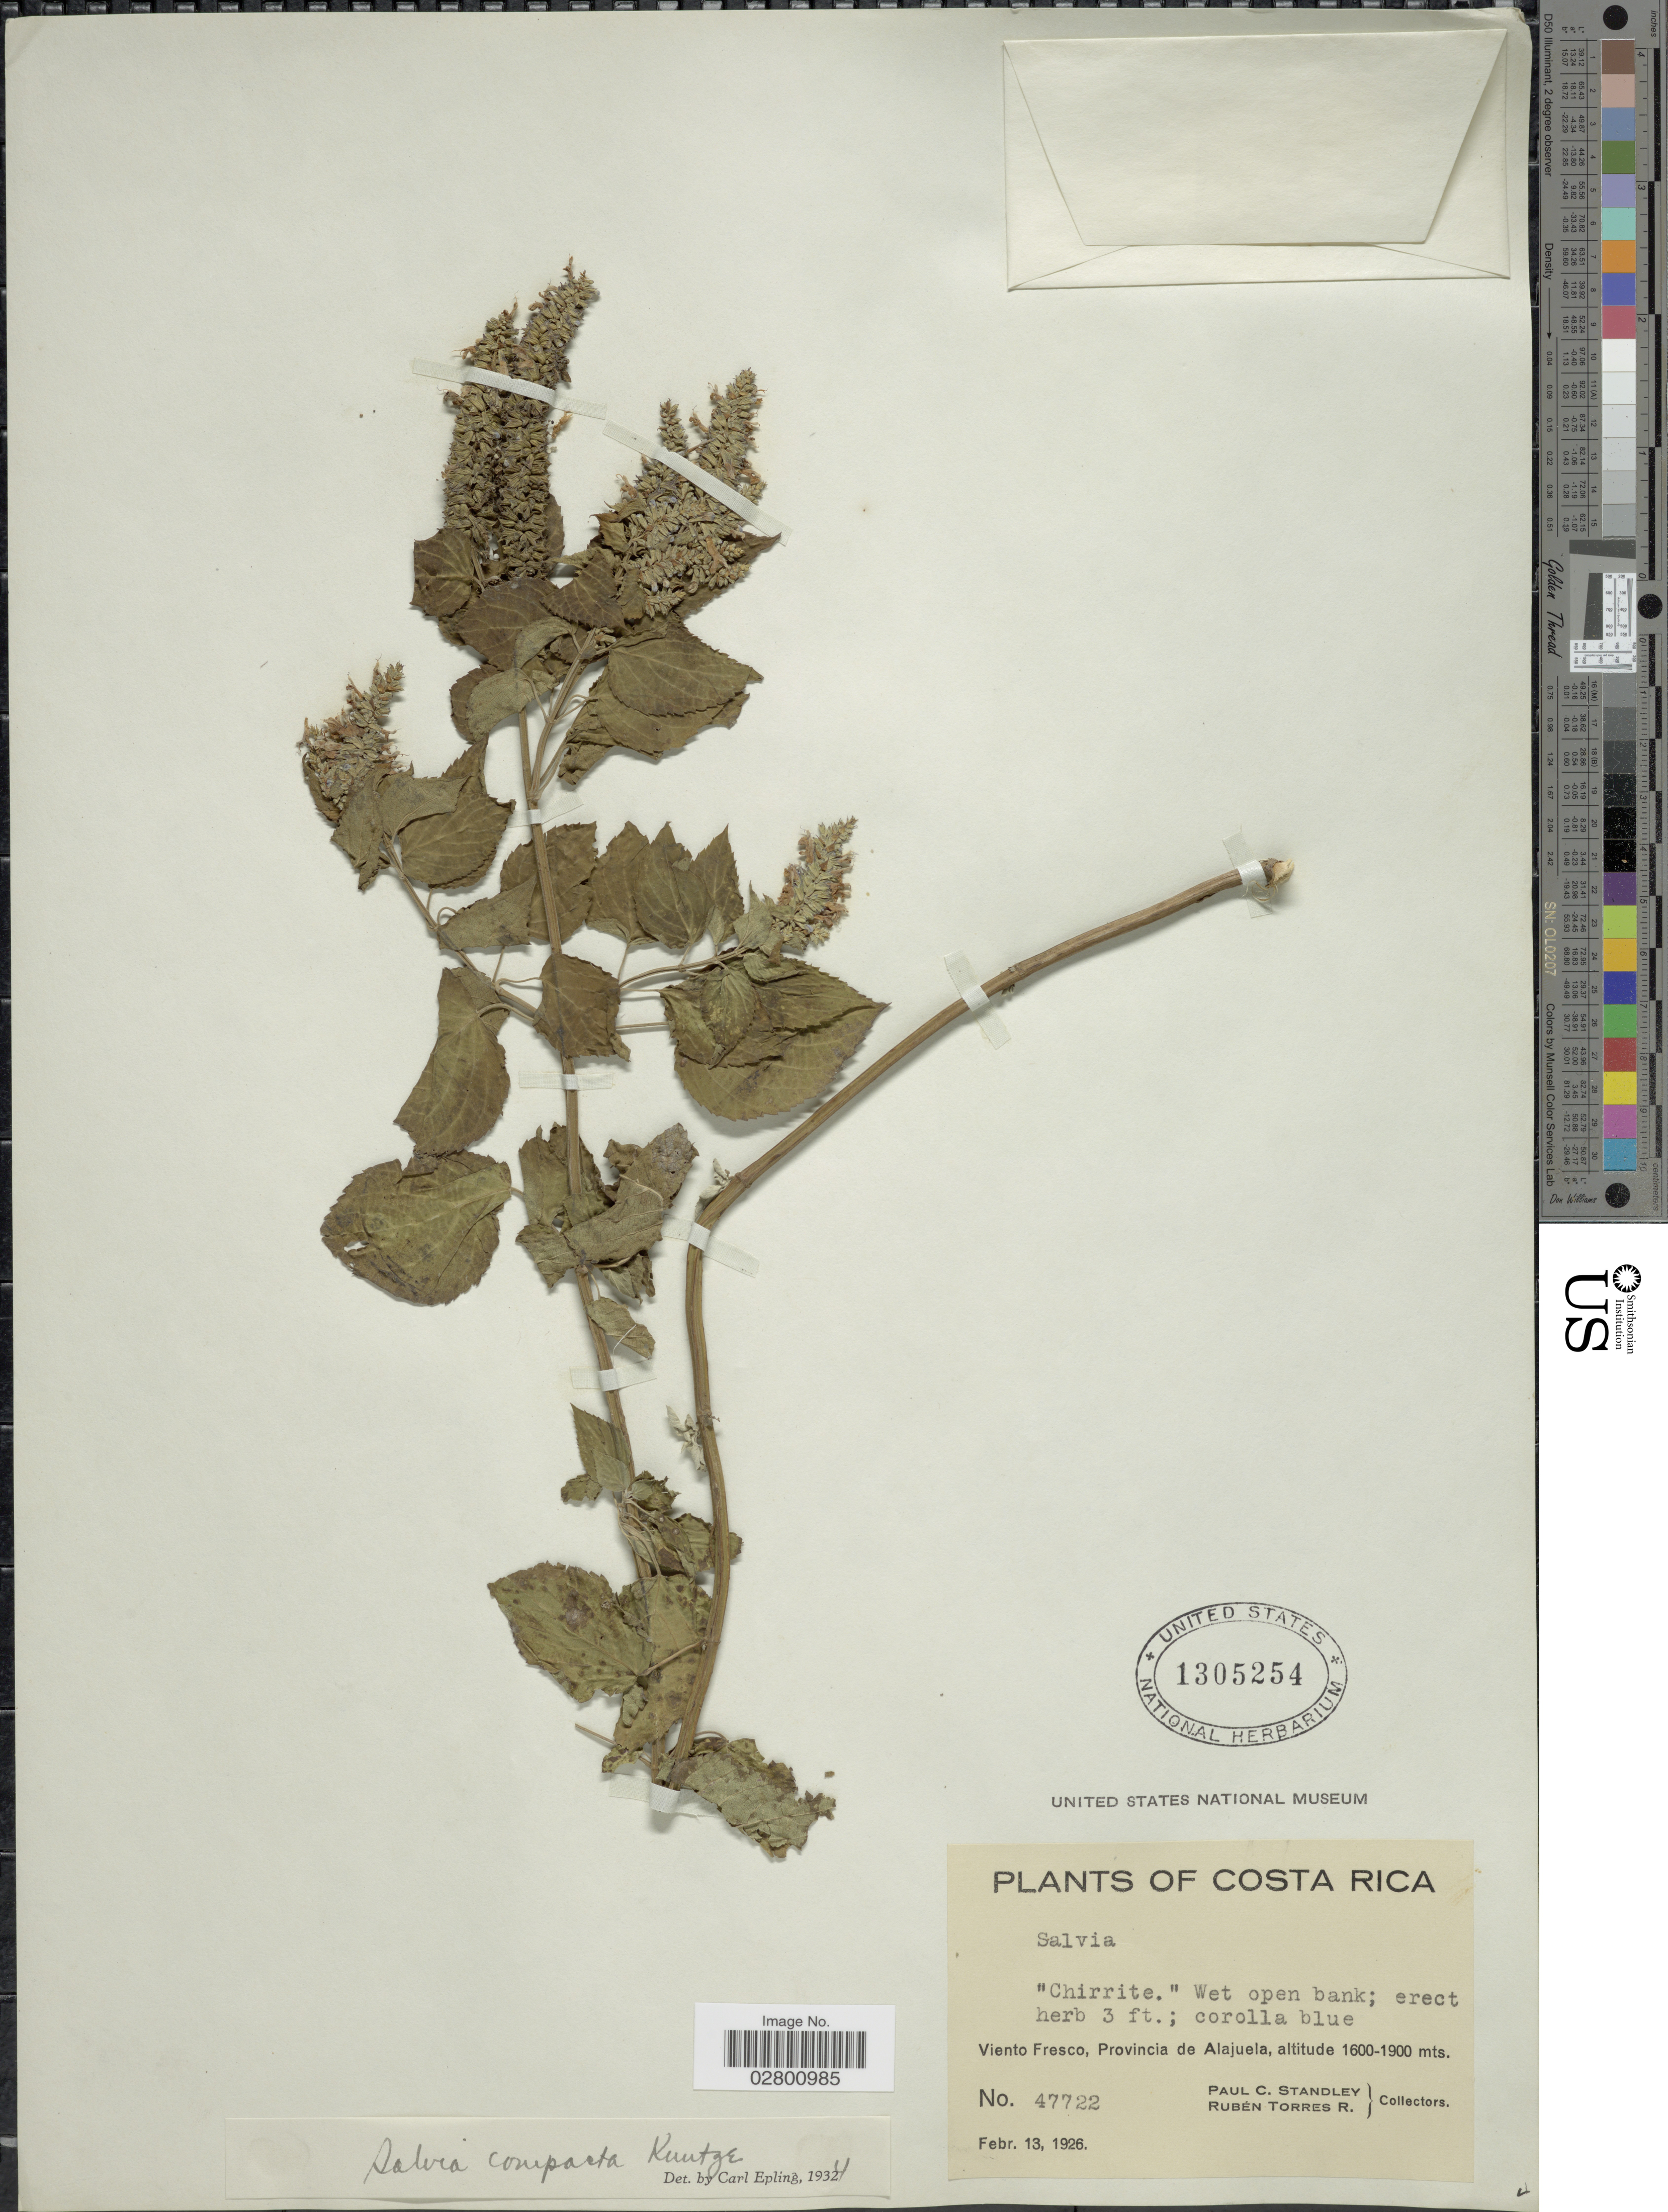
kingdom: Plantae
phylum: Tracheophyta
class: Magnoliopsida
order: Lamiales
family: Lamiaceae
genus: Salvia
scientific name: Salvia compacta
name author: Kuntze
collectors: P. C. Standley & R. Torres Rojas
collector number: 47722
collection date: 1926-02-13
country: Costa Rica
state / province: Alajuela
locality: Viento Fresco.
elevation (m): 1600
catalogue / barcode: US 1305254